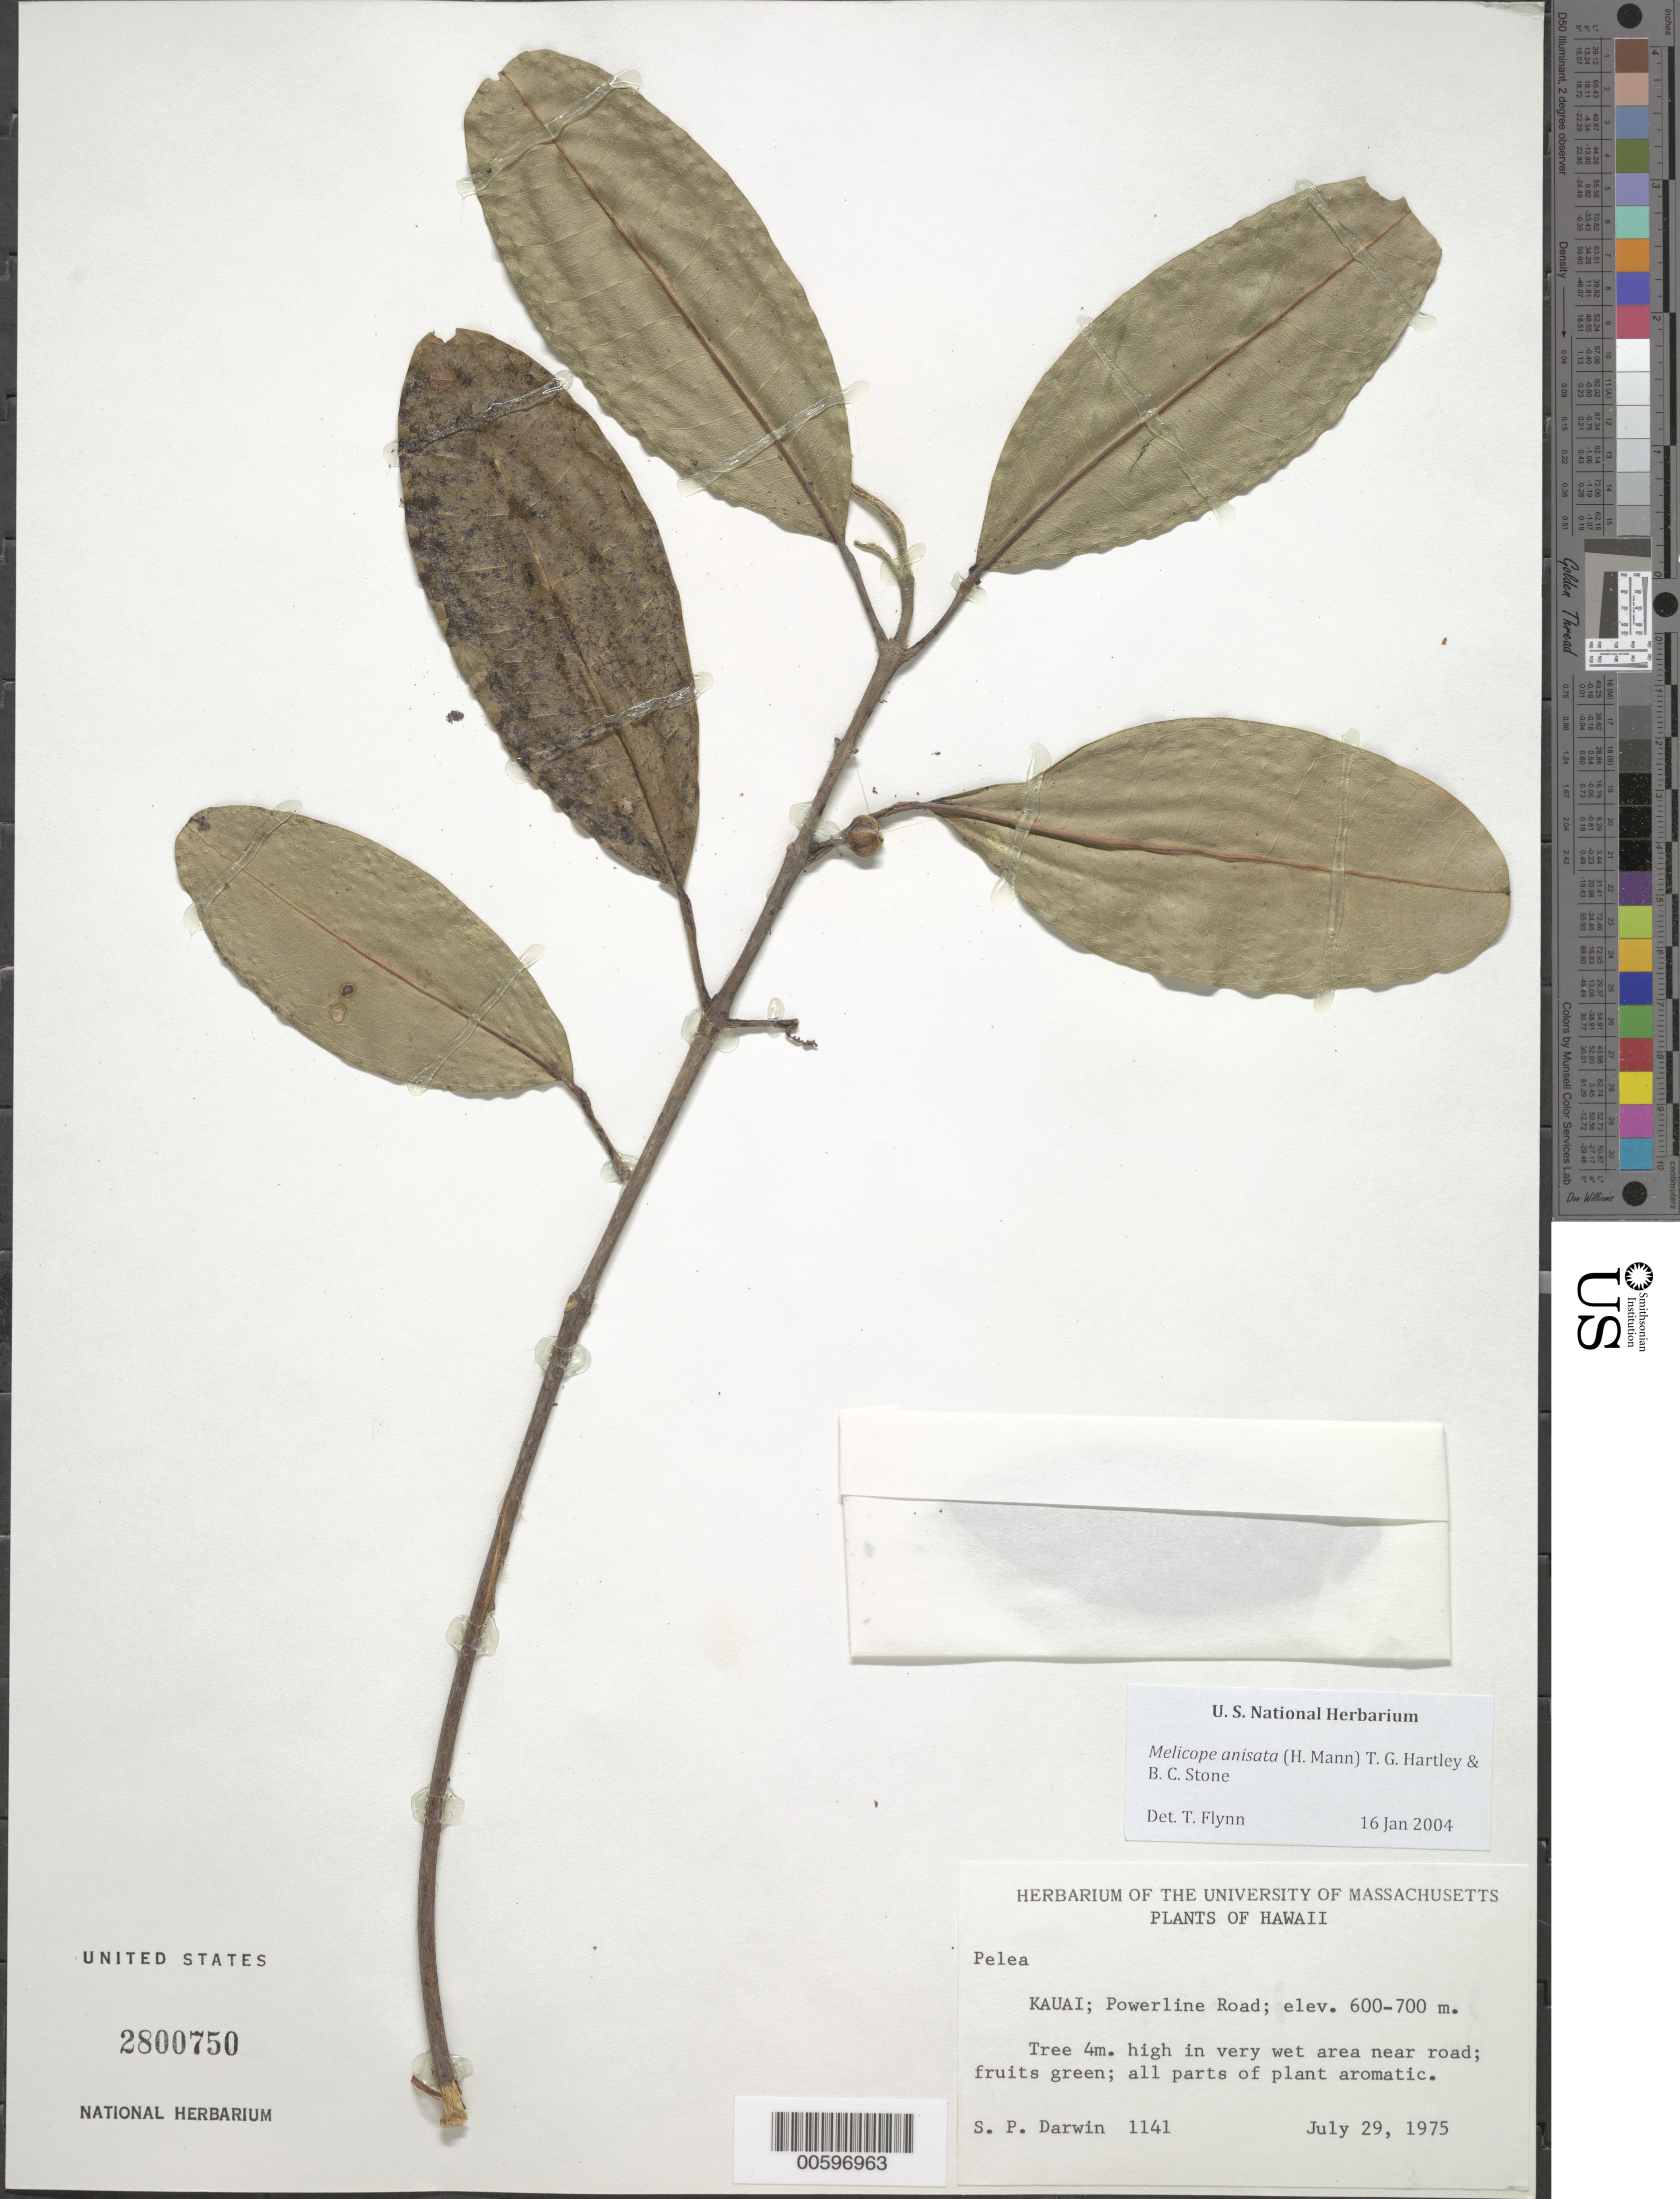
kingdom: Plantae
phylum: Tracheophyta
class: Magnoliopsida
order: Sapindales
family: Rutaceae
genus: Melicope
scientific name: Melicope anisata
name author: (H. Mann) T.G. Hartley & B.C. Stone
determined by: Flynn, T. W.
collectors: S. P. Darwin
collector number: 1141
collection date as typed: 29 Jul 1975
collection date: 1975-07-29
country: United States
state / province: Hawaii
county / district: Kauai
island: Kaua'i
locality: Powerline Road.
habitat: Very wet areas near road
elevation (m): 600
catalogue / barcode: US 2800750